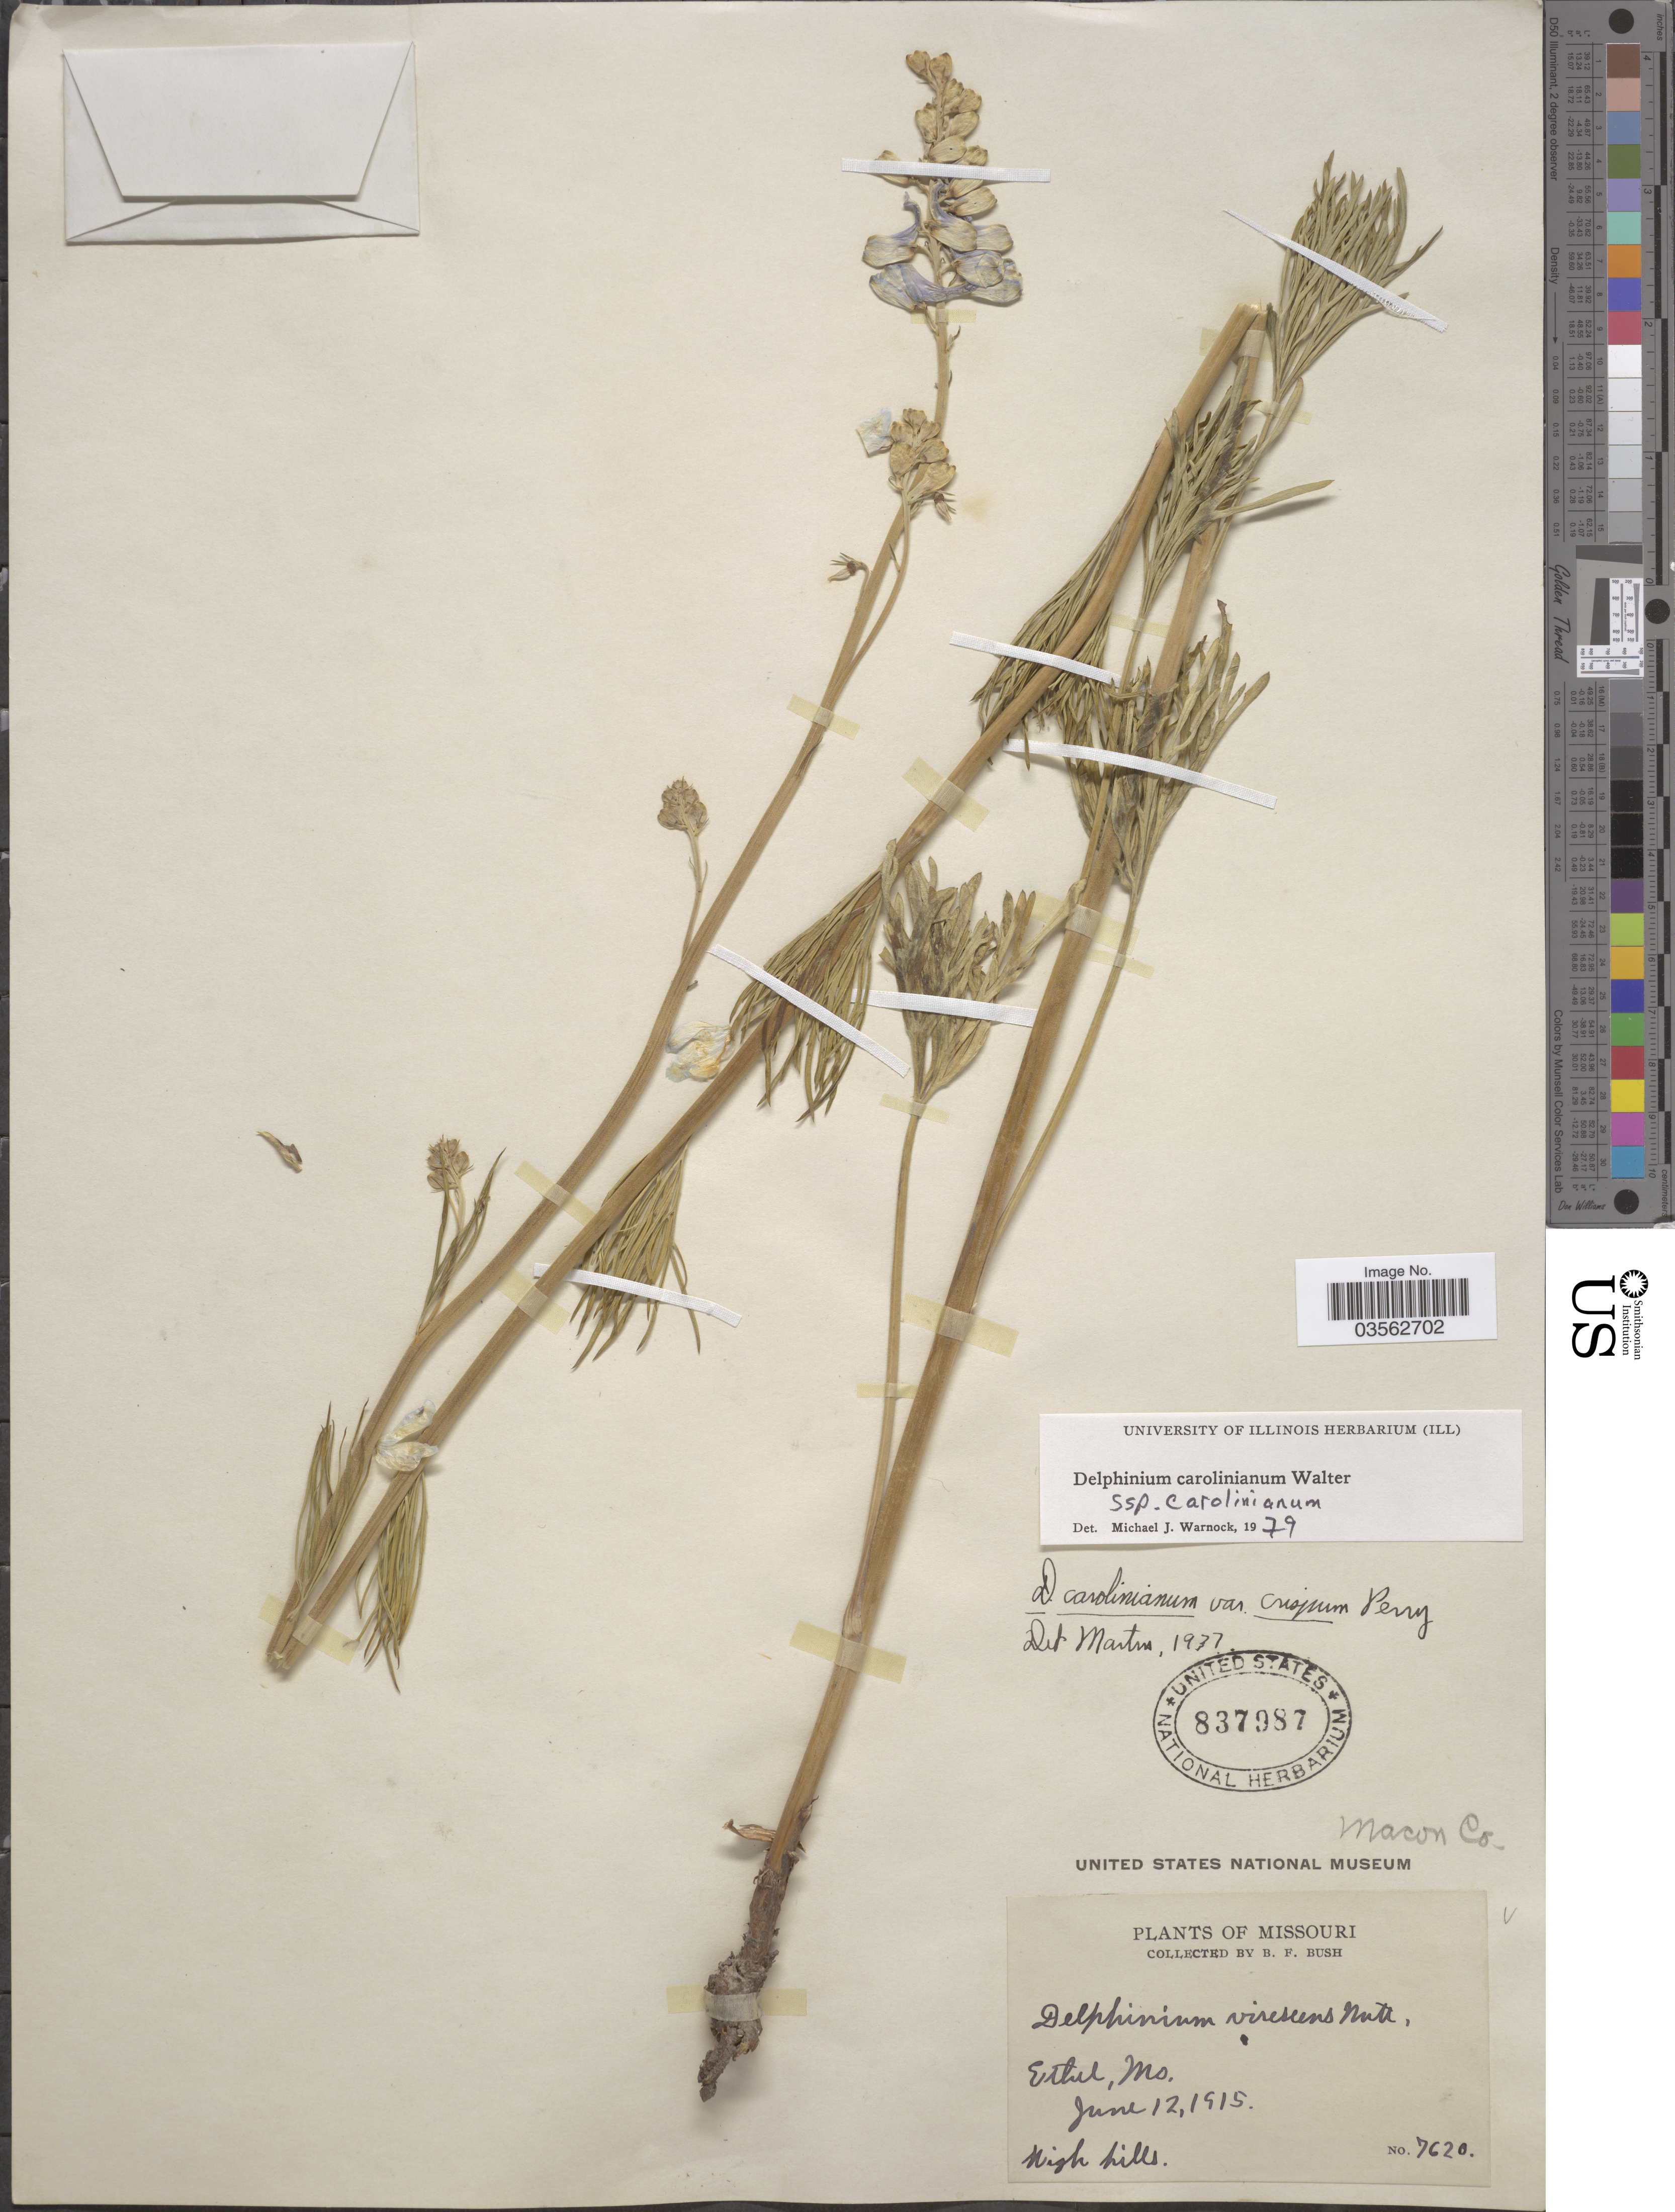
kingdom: Plantae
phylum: Tracheophyta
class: Magnoliopsida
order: Ranunculales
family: Ranunculaceae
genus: Delphinium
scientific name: Delphinium carolinianum subsp. carolinianum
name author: Walter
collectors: B. F. Bush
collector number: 7620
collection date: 1915-06-12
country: United States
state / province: Missouri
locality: Ethel. High hills. Macon Co.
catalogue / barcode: US 837987